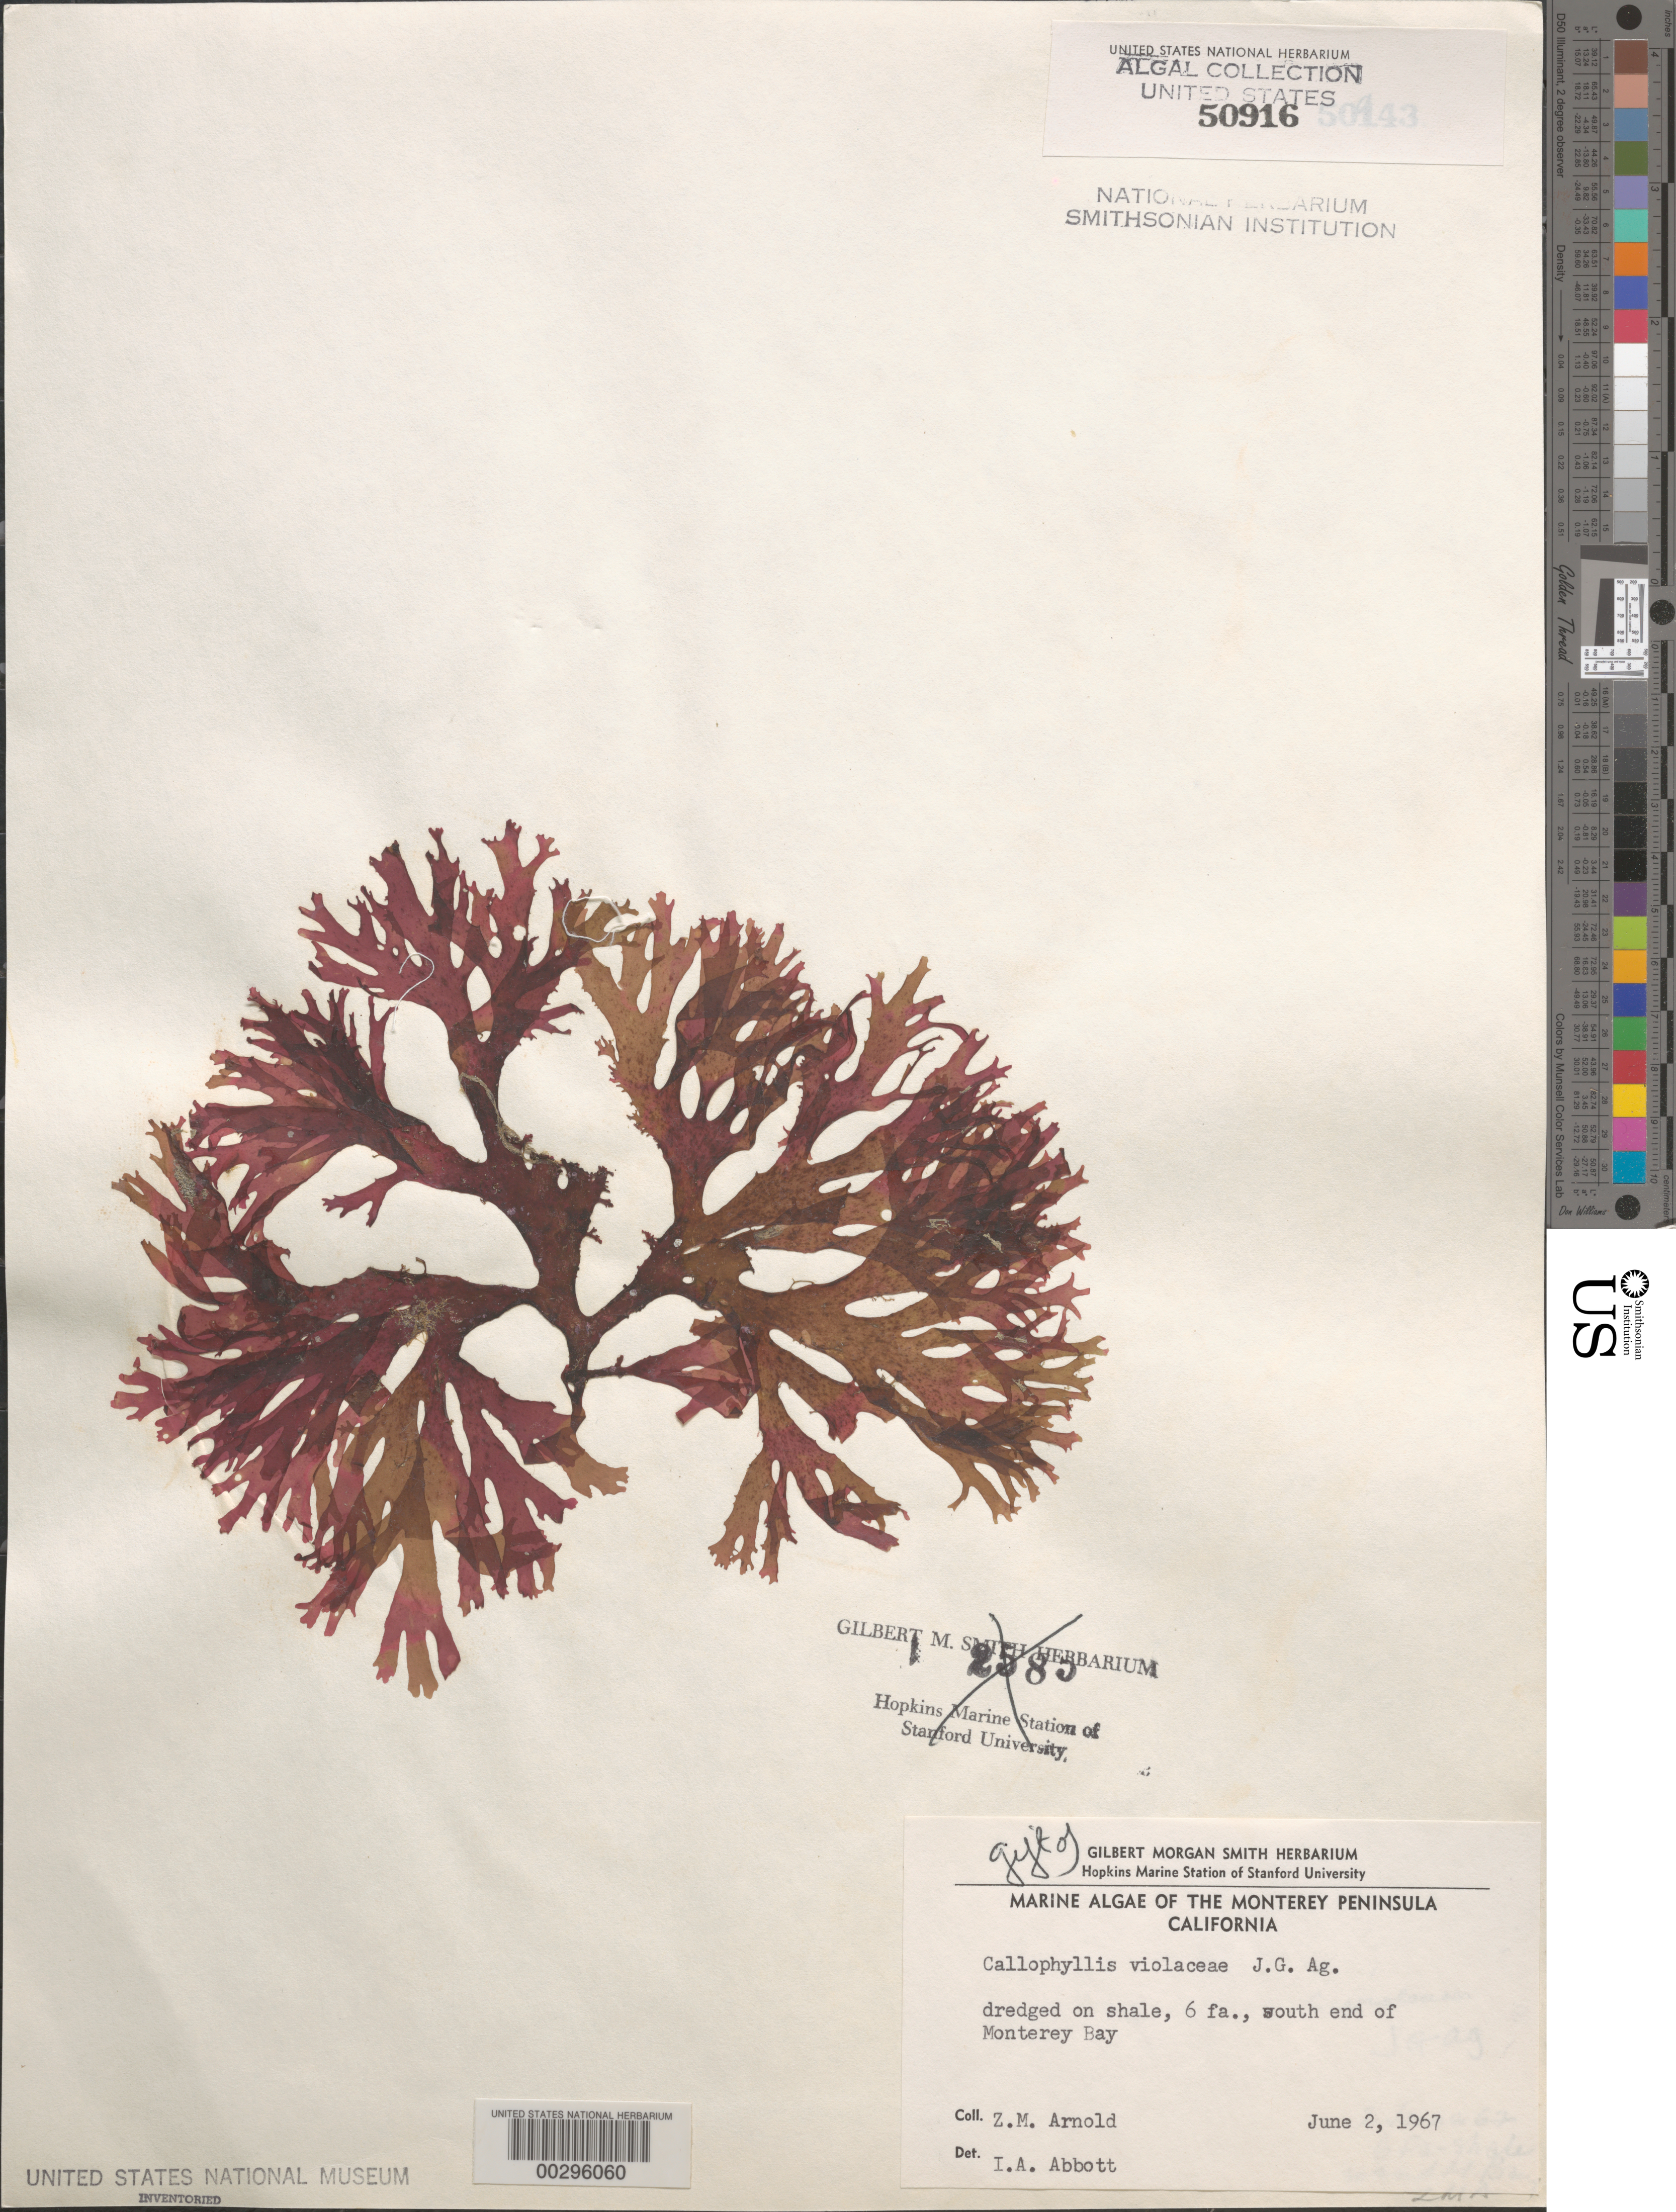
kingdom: Plantae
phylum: Rhodophyta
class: Florideophyceae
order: Gigartinales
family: Kallymeniaceae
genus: Callophyllis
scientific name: Callophyllis violacea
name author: J. Agardh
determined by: Abbott, Isabella A.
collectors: Z. M. Arnold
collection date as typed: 02 Jun 1967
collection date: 1967-06-02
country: United States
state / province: California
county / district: Monterey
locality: Monterey Bay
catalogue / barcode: US 50916